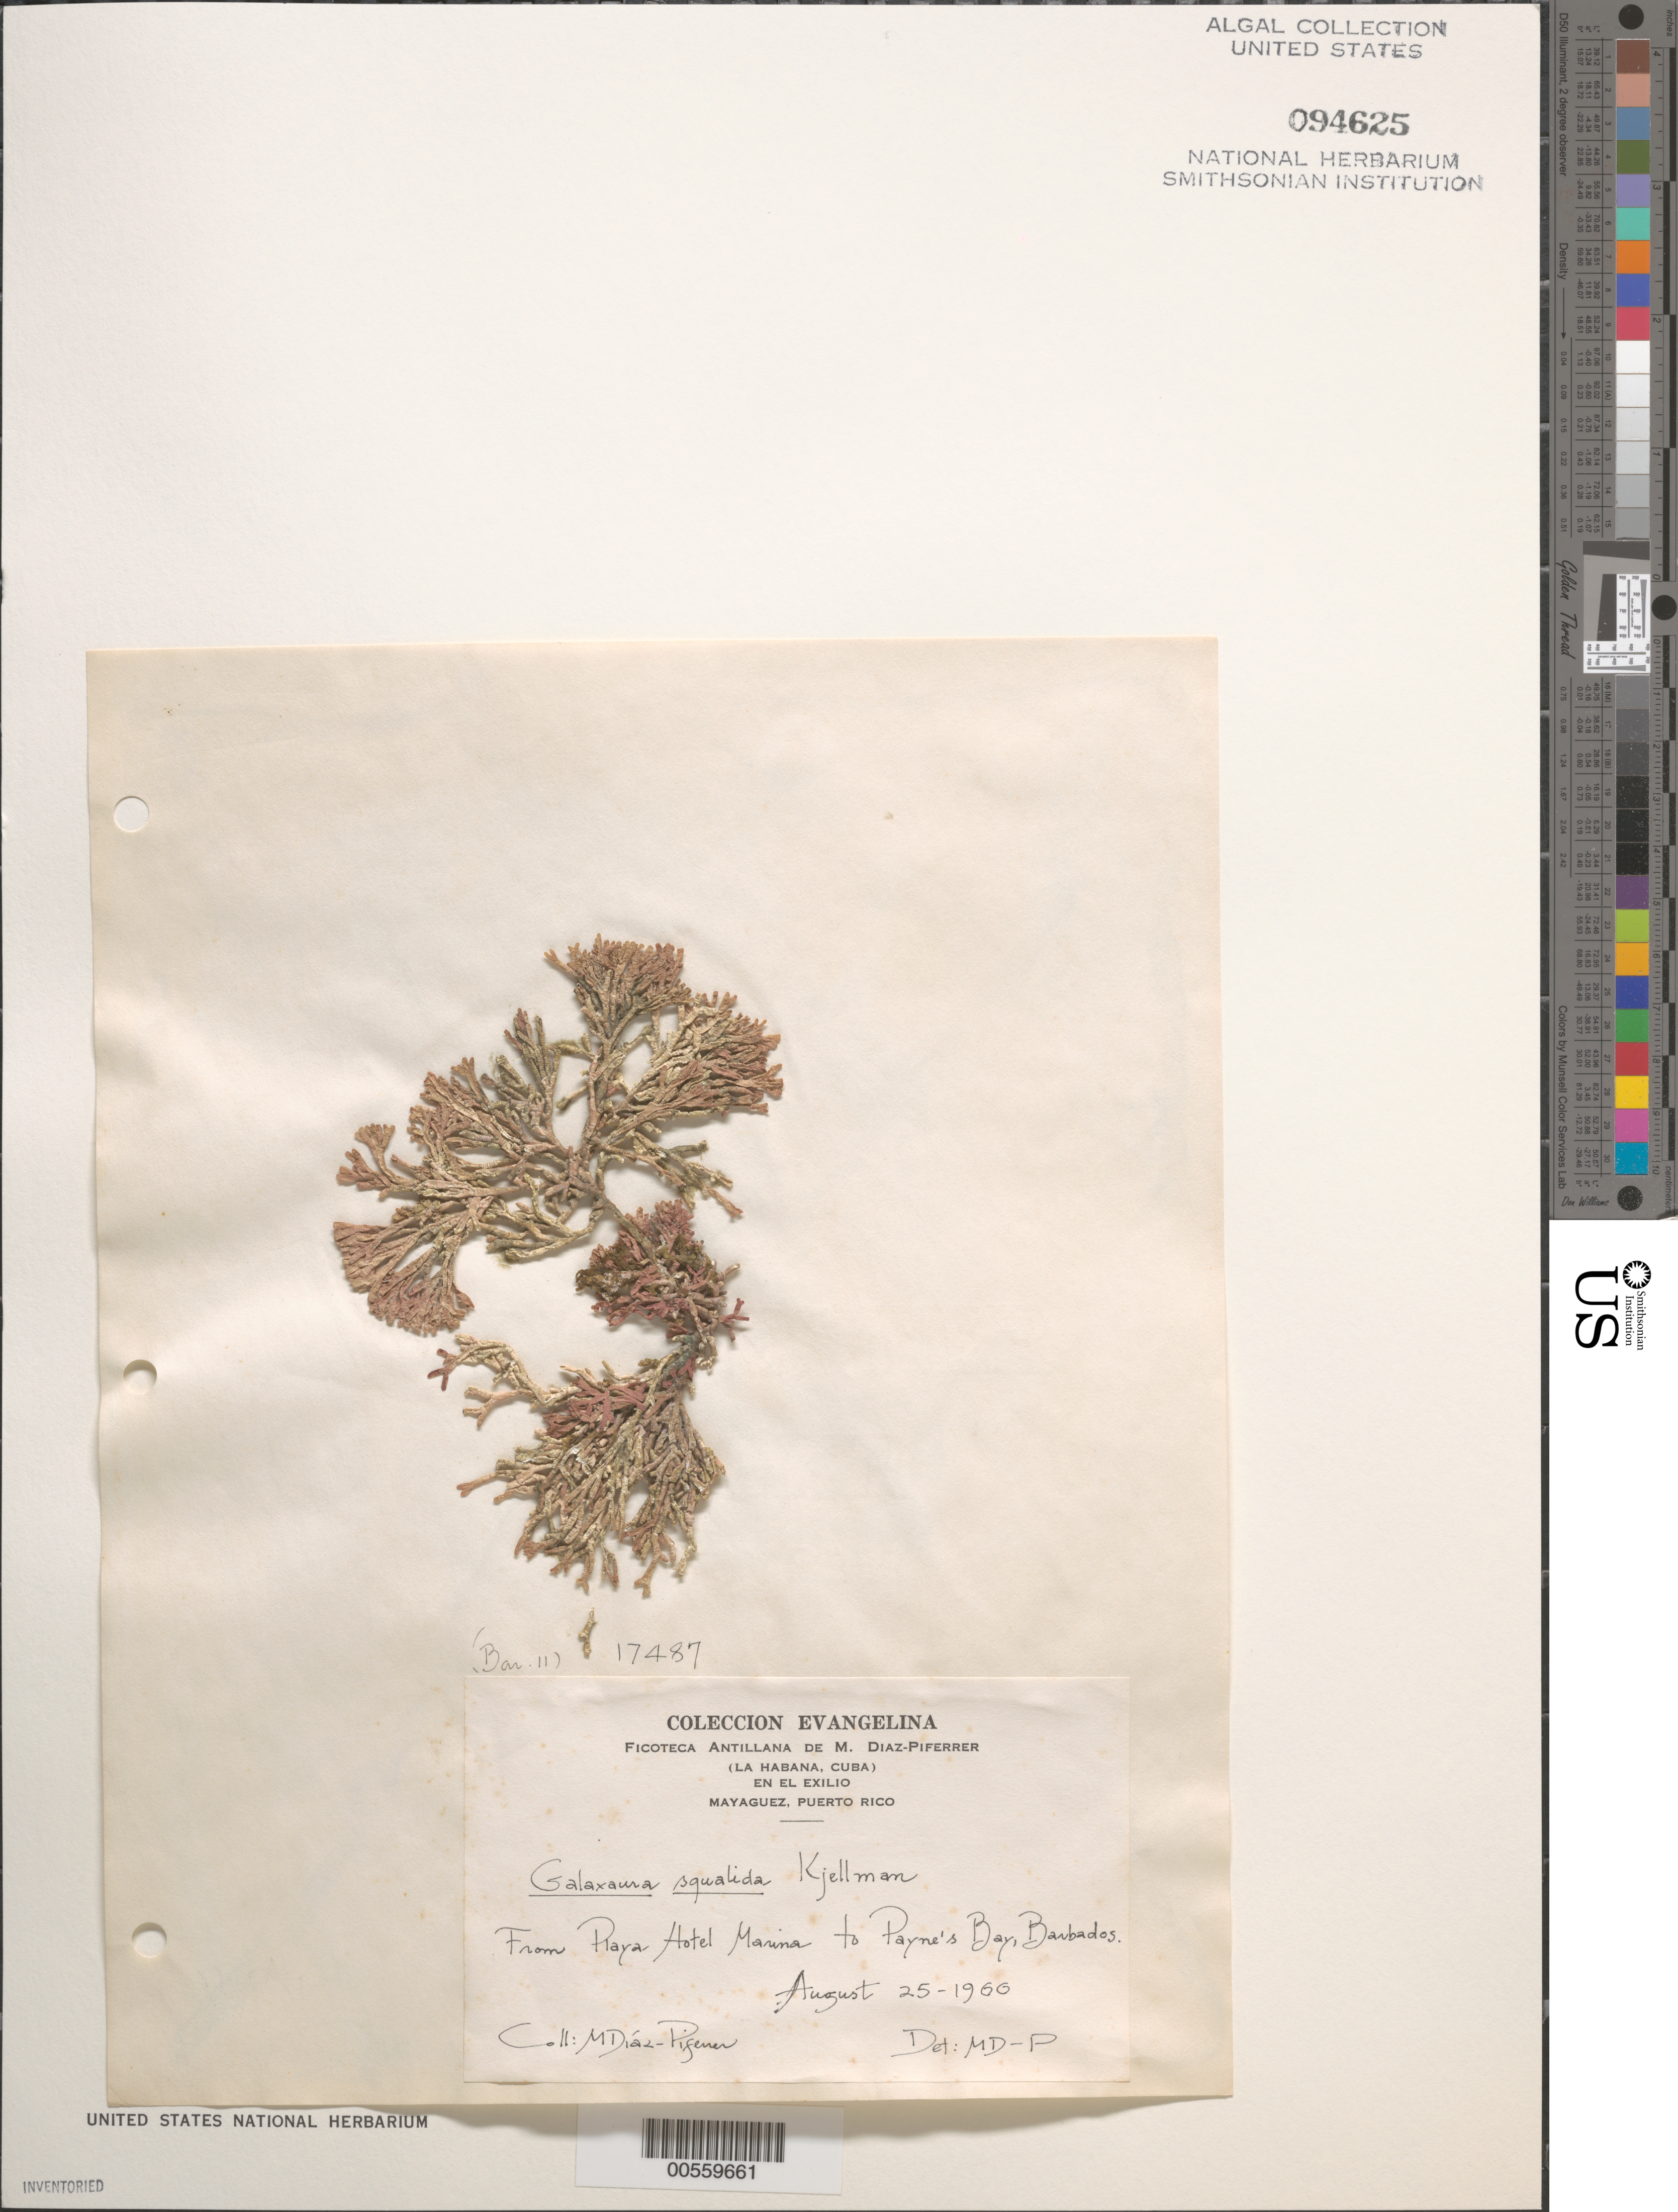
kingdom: Plantae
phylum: Rhodophyta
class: Florideophyceae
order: Nemaliales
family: Galaxauraceae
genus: Galaxaura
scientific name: Galaxaura rugosa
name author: (Ellis & Sol.) J.V.Lamouroux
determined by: Algae name updating Project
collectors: M. Diaz-Piferrer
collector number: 17487 & BAR. 11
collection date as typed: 25 Aug 1966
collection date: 1966-08-25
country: Barbados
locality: From Hotel Marina Beach to Payne's Bay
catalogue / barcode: US 94625